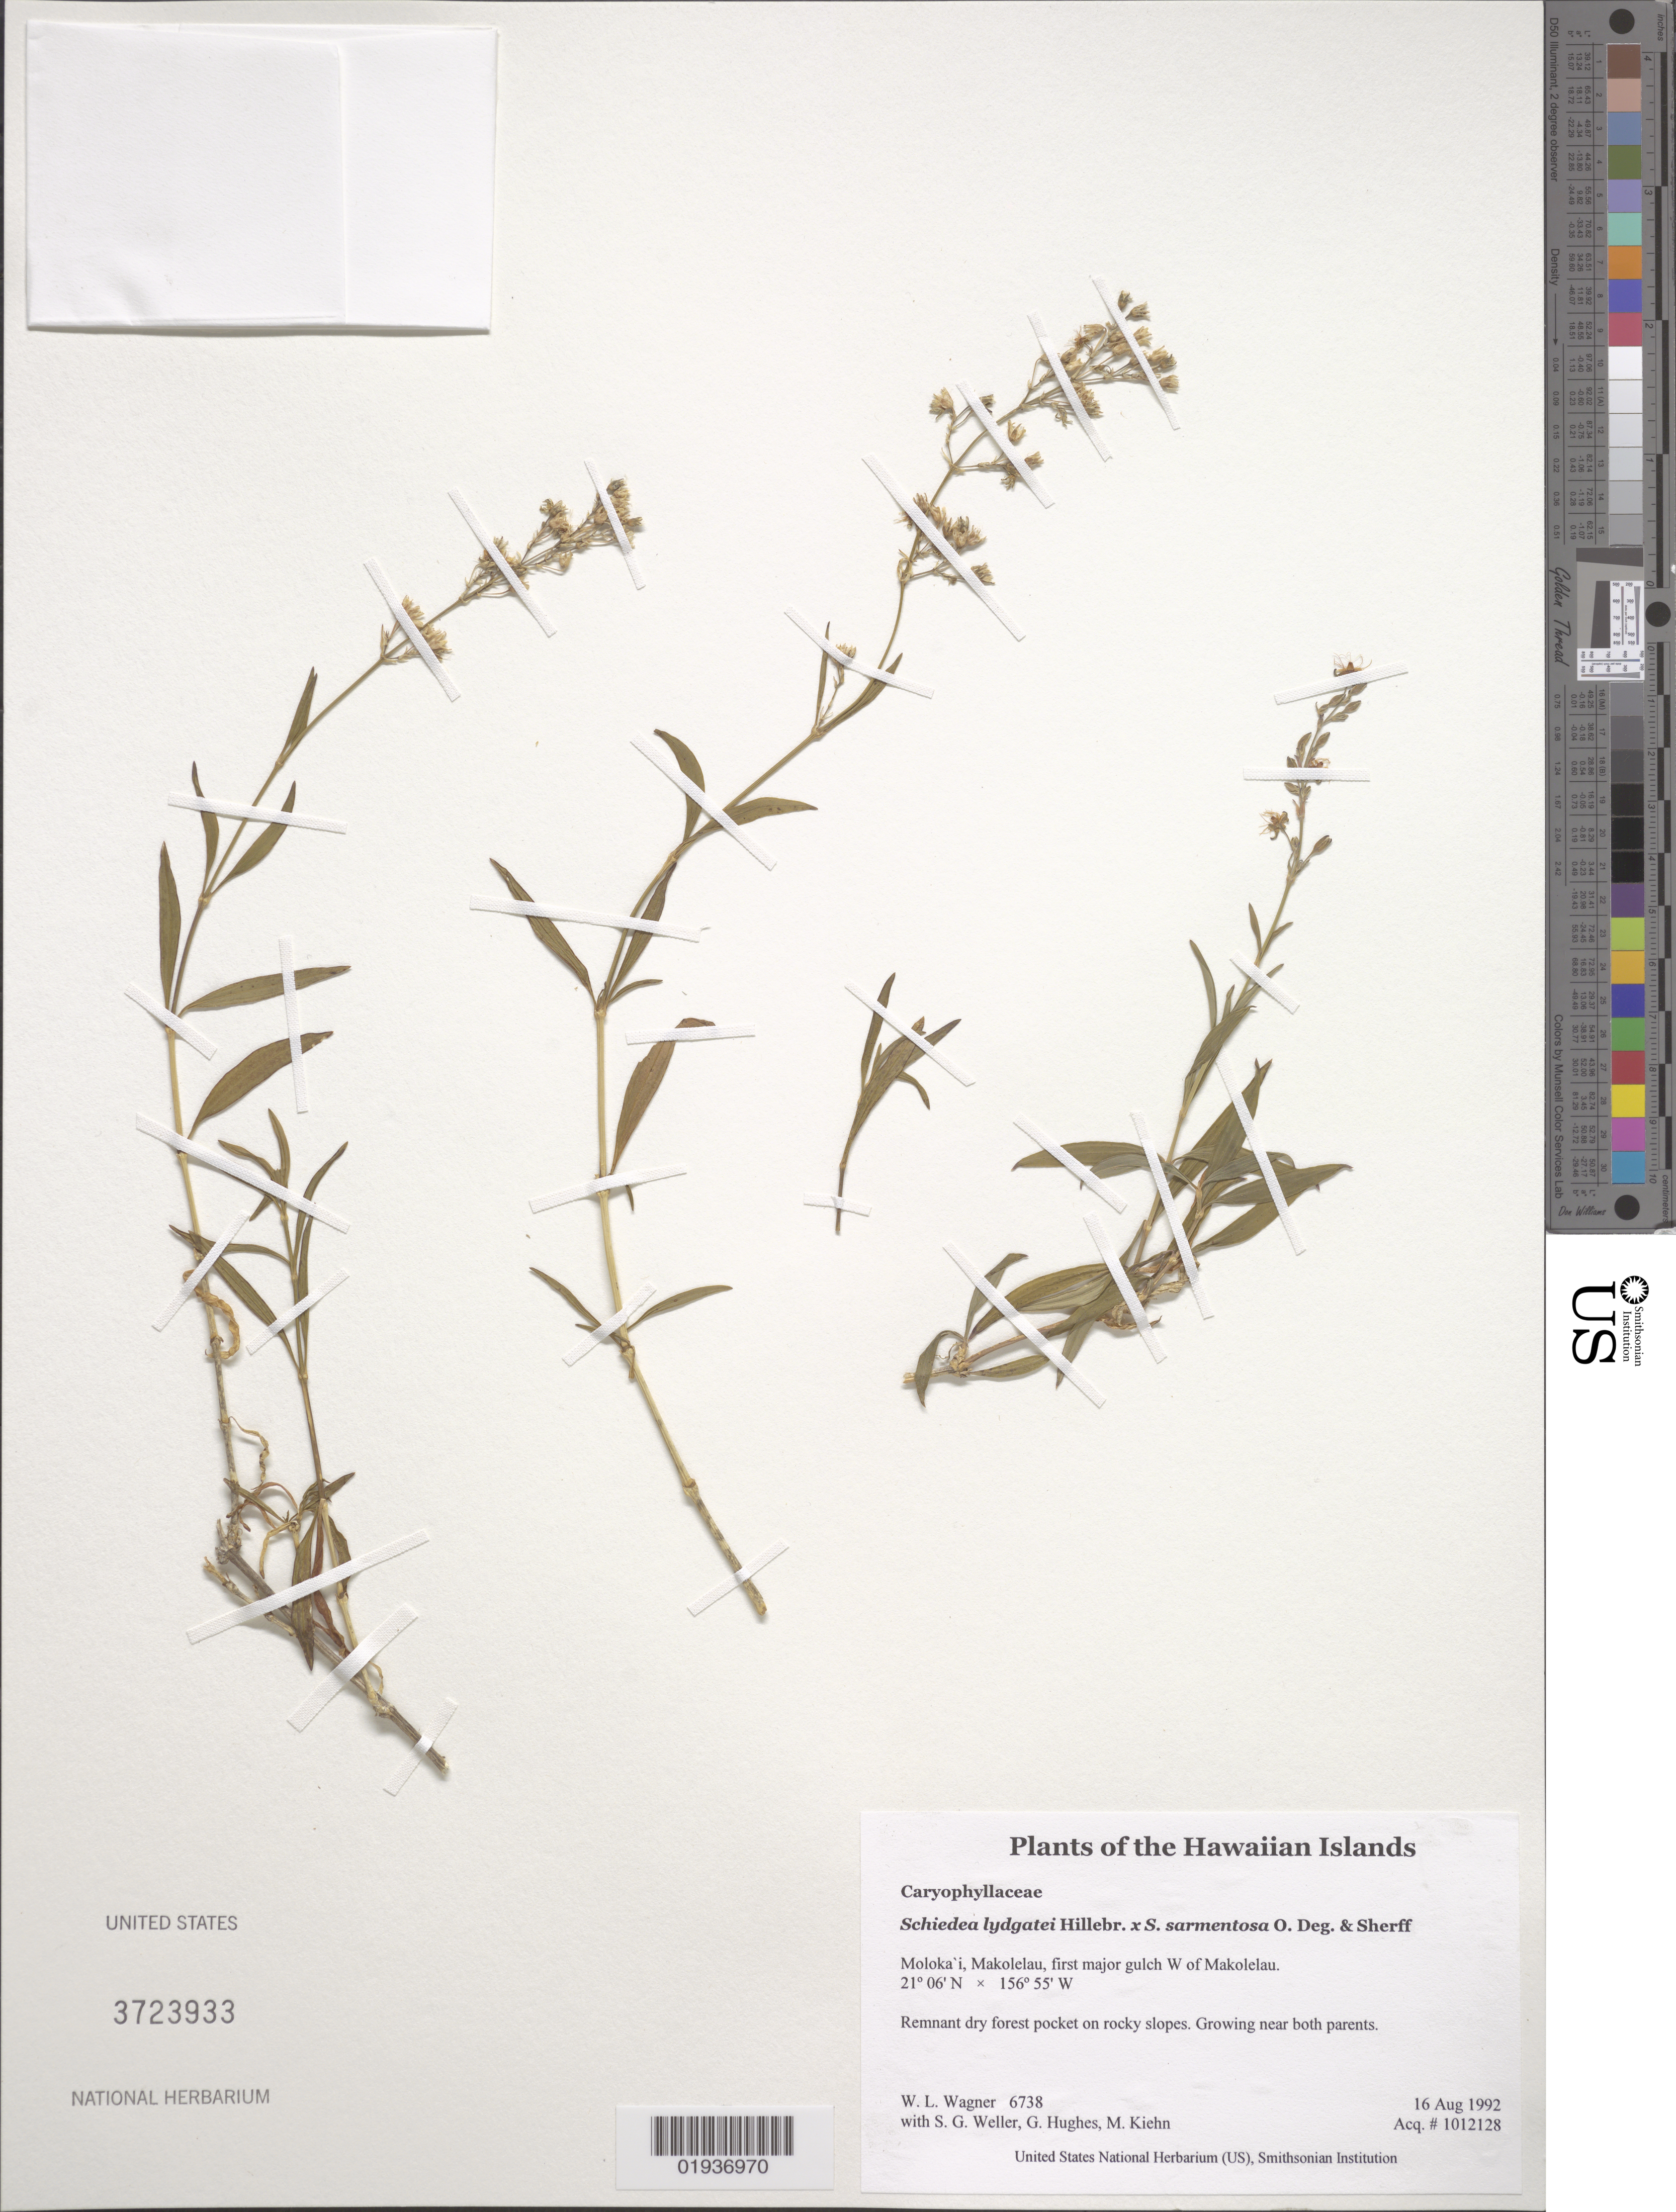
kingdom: Plantae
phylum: Tracheophyta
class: Magnoliopsida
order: Caryophyllales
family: Caryophyllaceae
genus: Schiedea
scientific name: Schiedea lydgatei x S. sarmentosa O. Deg. & Sherff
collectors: W. L. Wagner, S. G. Weller, G. Hughes & M. Kiehn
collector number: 6738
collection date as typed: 16 Aug 1992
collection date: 1992-08-16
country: United States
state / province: Hawaii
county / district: Maui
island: Moloka'i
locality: Moloka'i District, Makolelau, first major gulch W of Makolelau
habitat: Remnant dry forest pocket on rocky slopes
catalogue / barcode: US 3723933